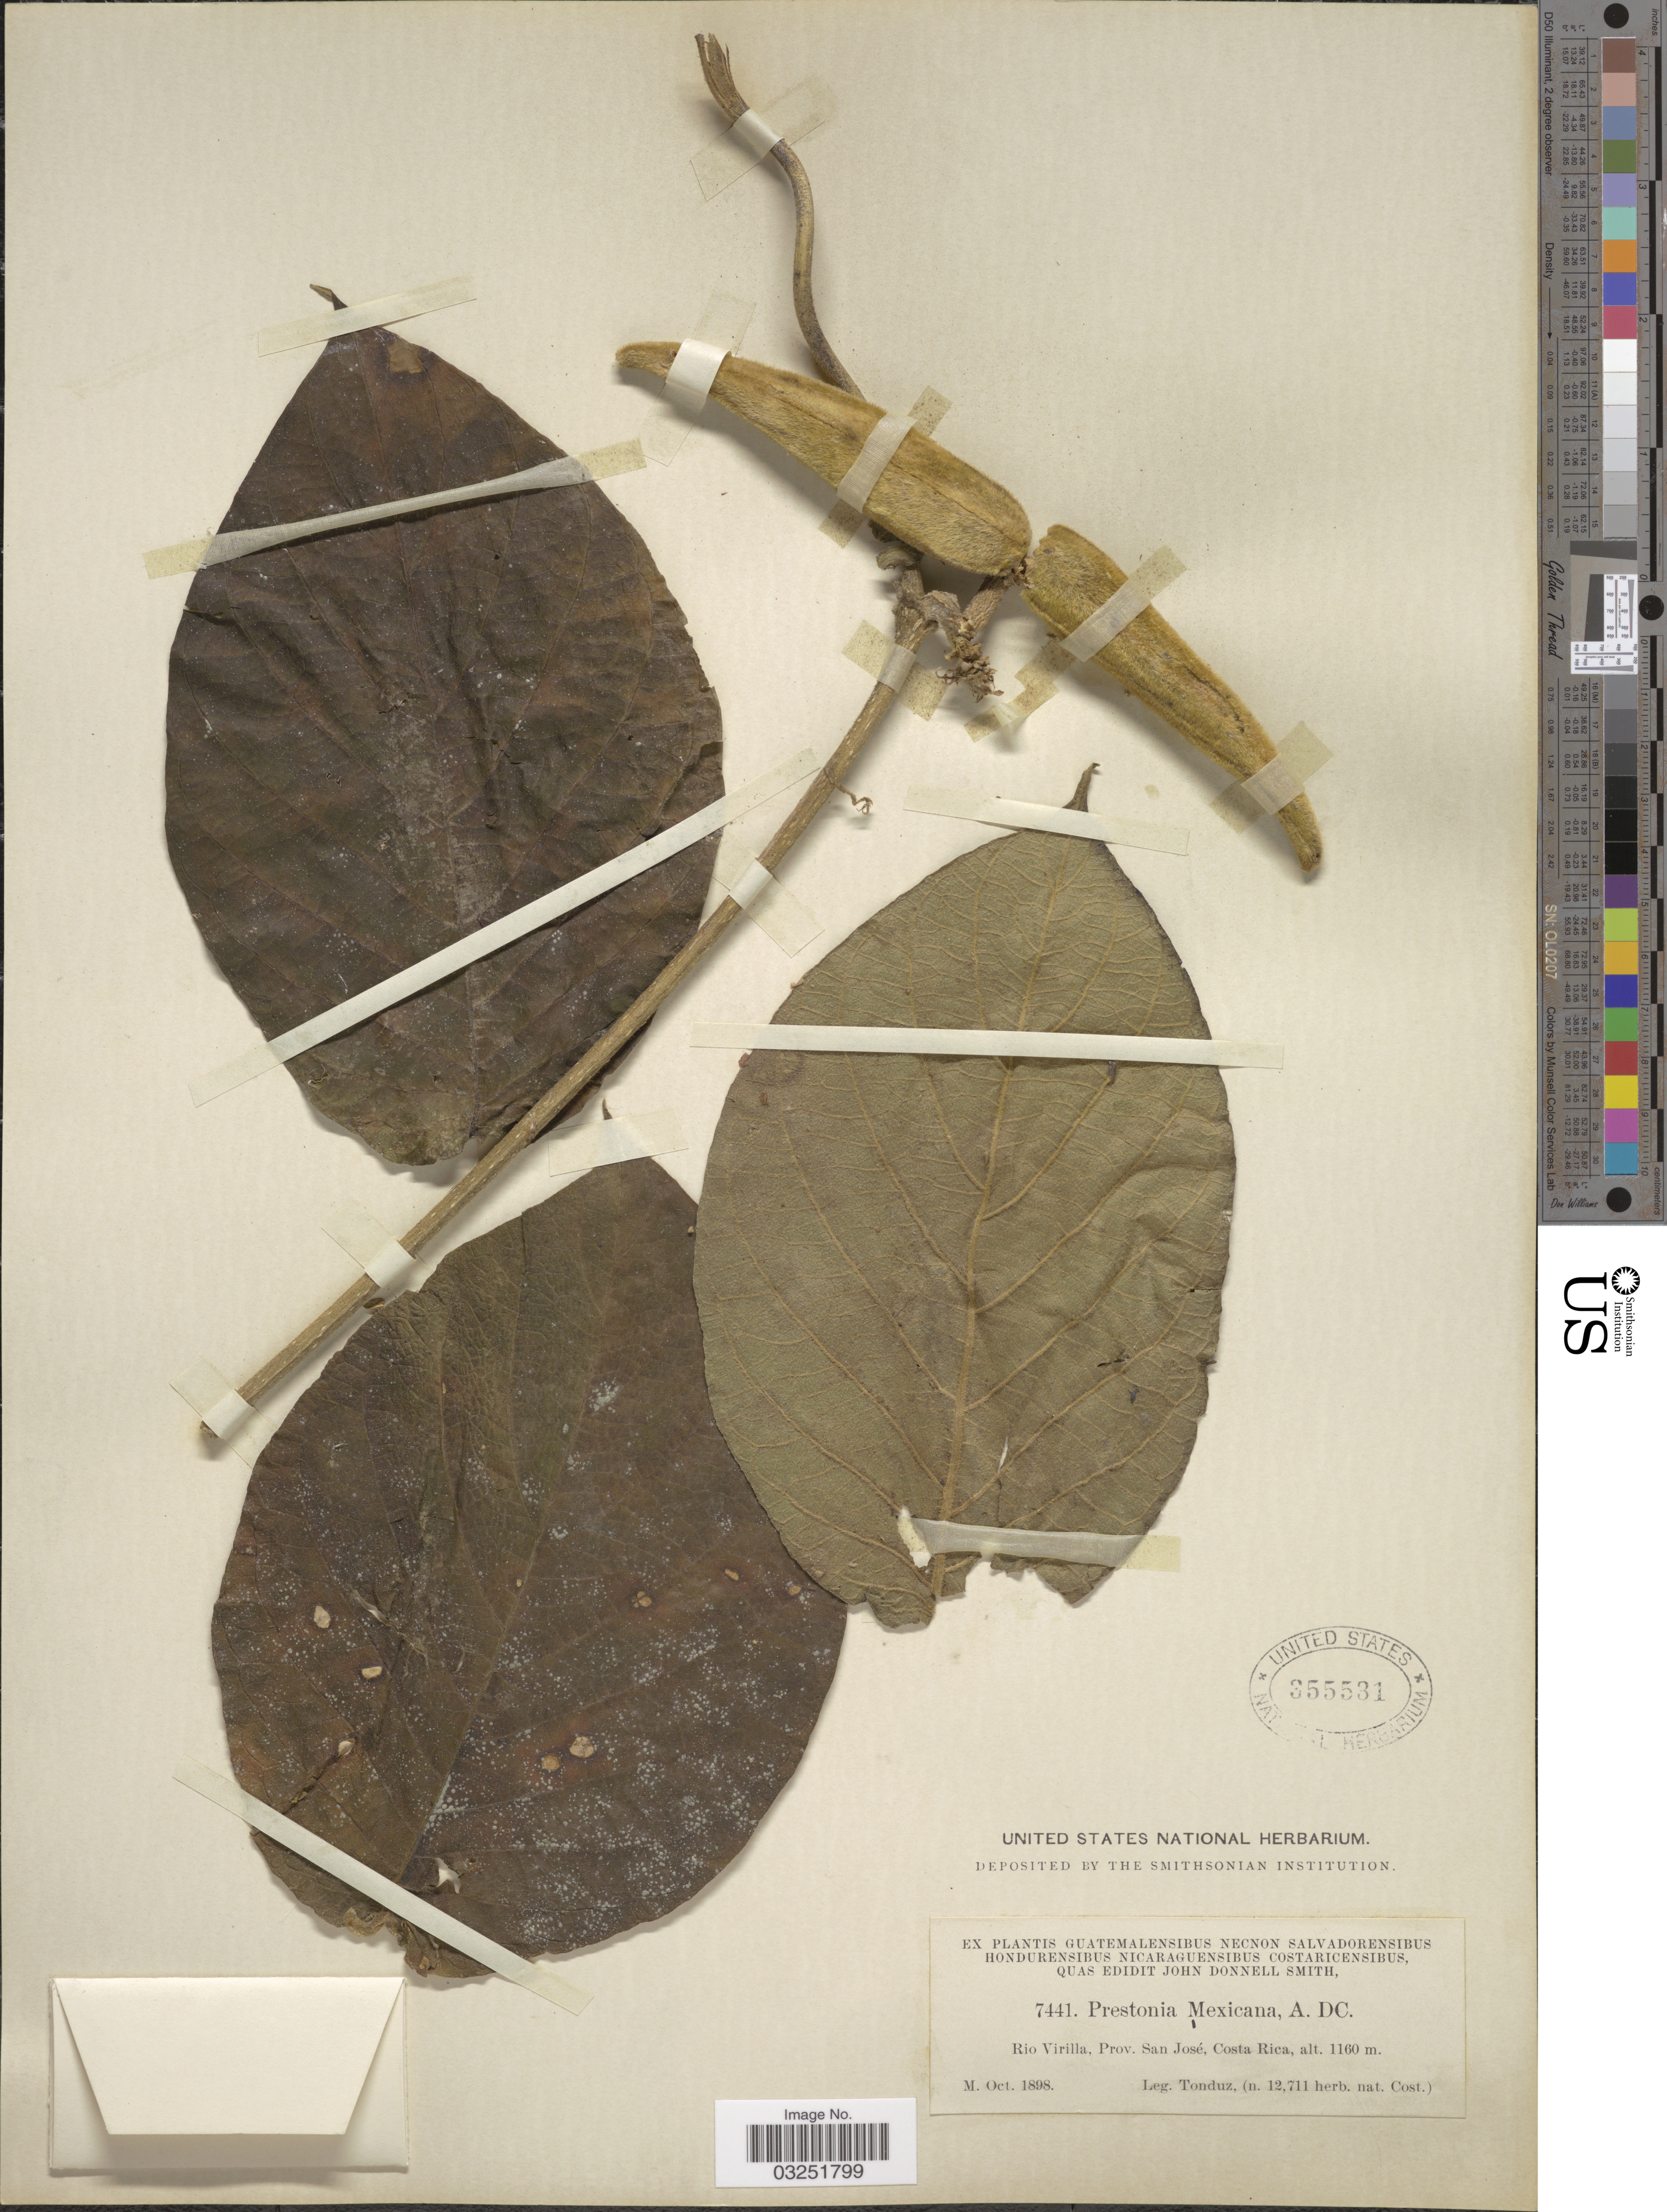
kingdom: Plantae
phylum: Tracheophyta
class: Magnoliopsida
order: Gentianales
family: Apocynaceae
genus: Prestonia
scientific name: Prestonia mexicana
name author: DC.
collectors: Tonduz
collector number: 7441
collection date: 1898-10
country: Costa Rica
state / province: San José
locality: Rio Virilla.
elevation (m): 1160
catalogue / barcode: US 355531